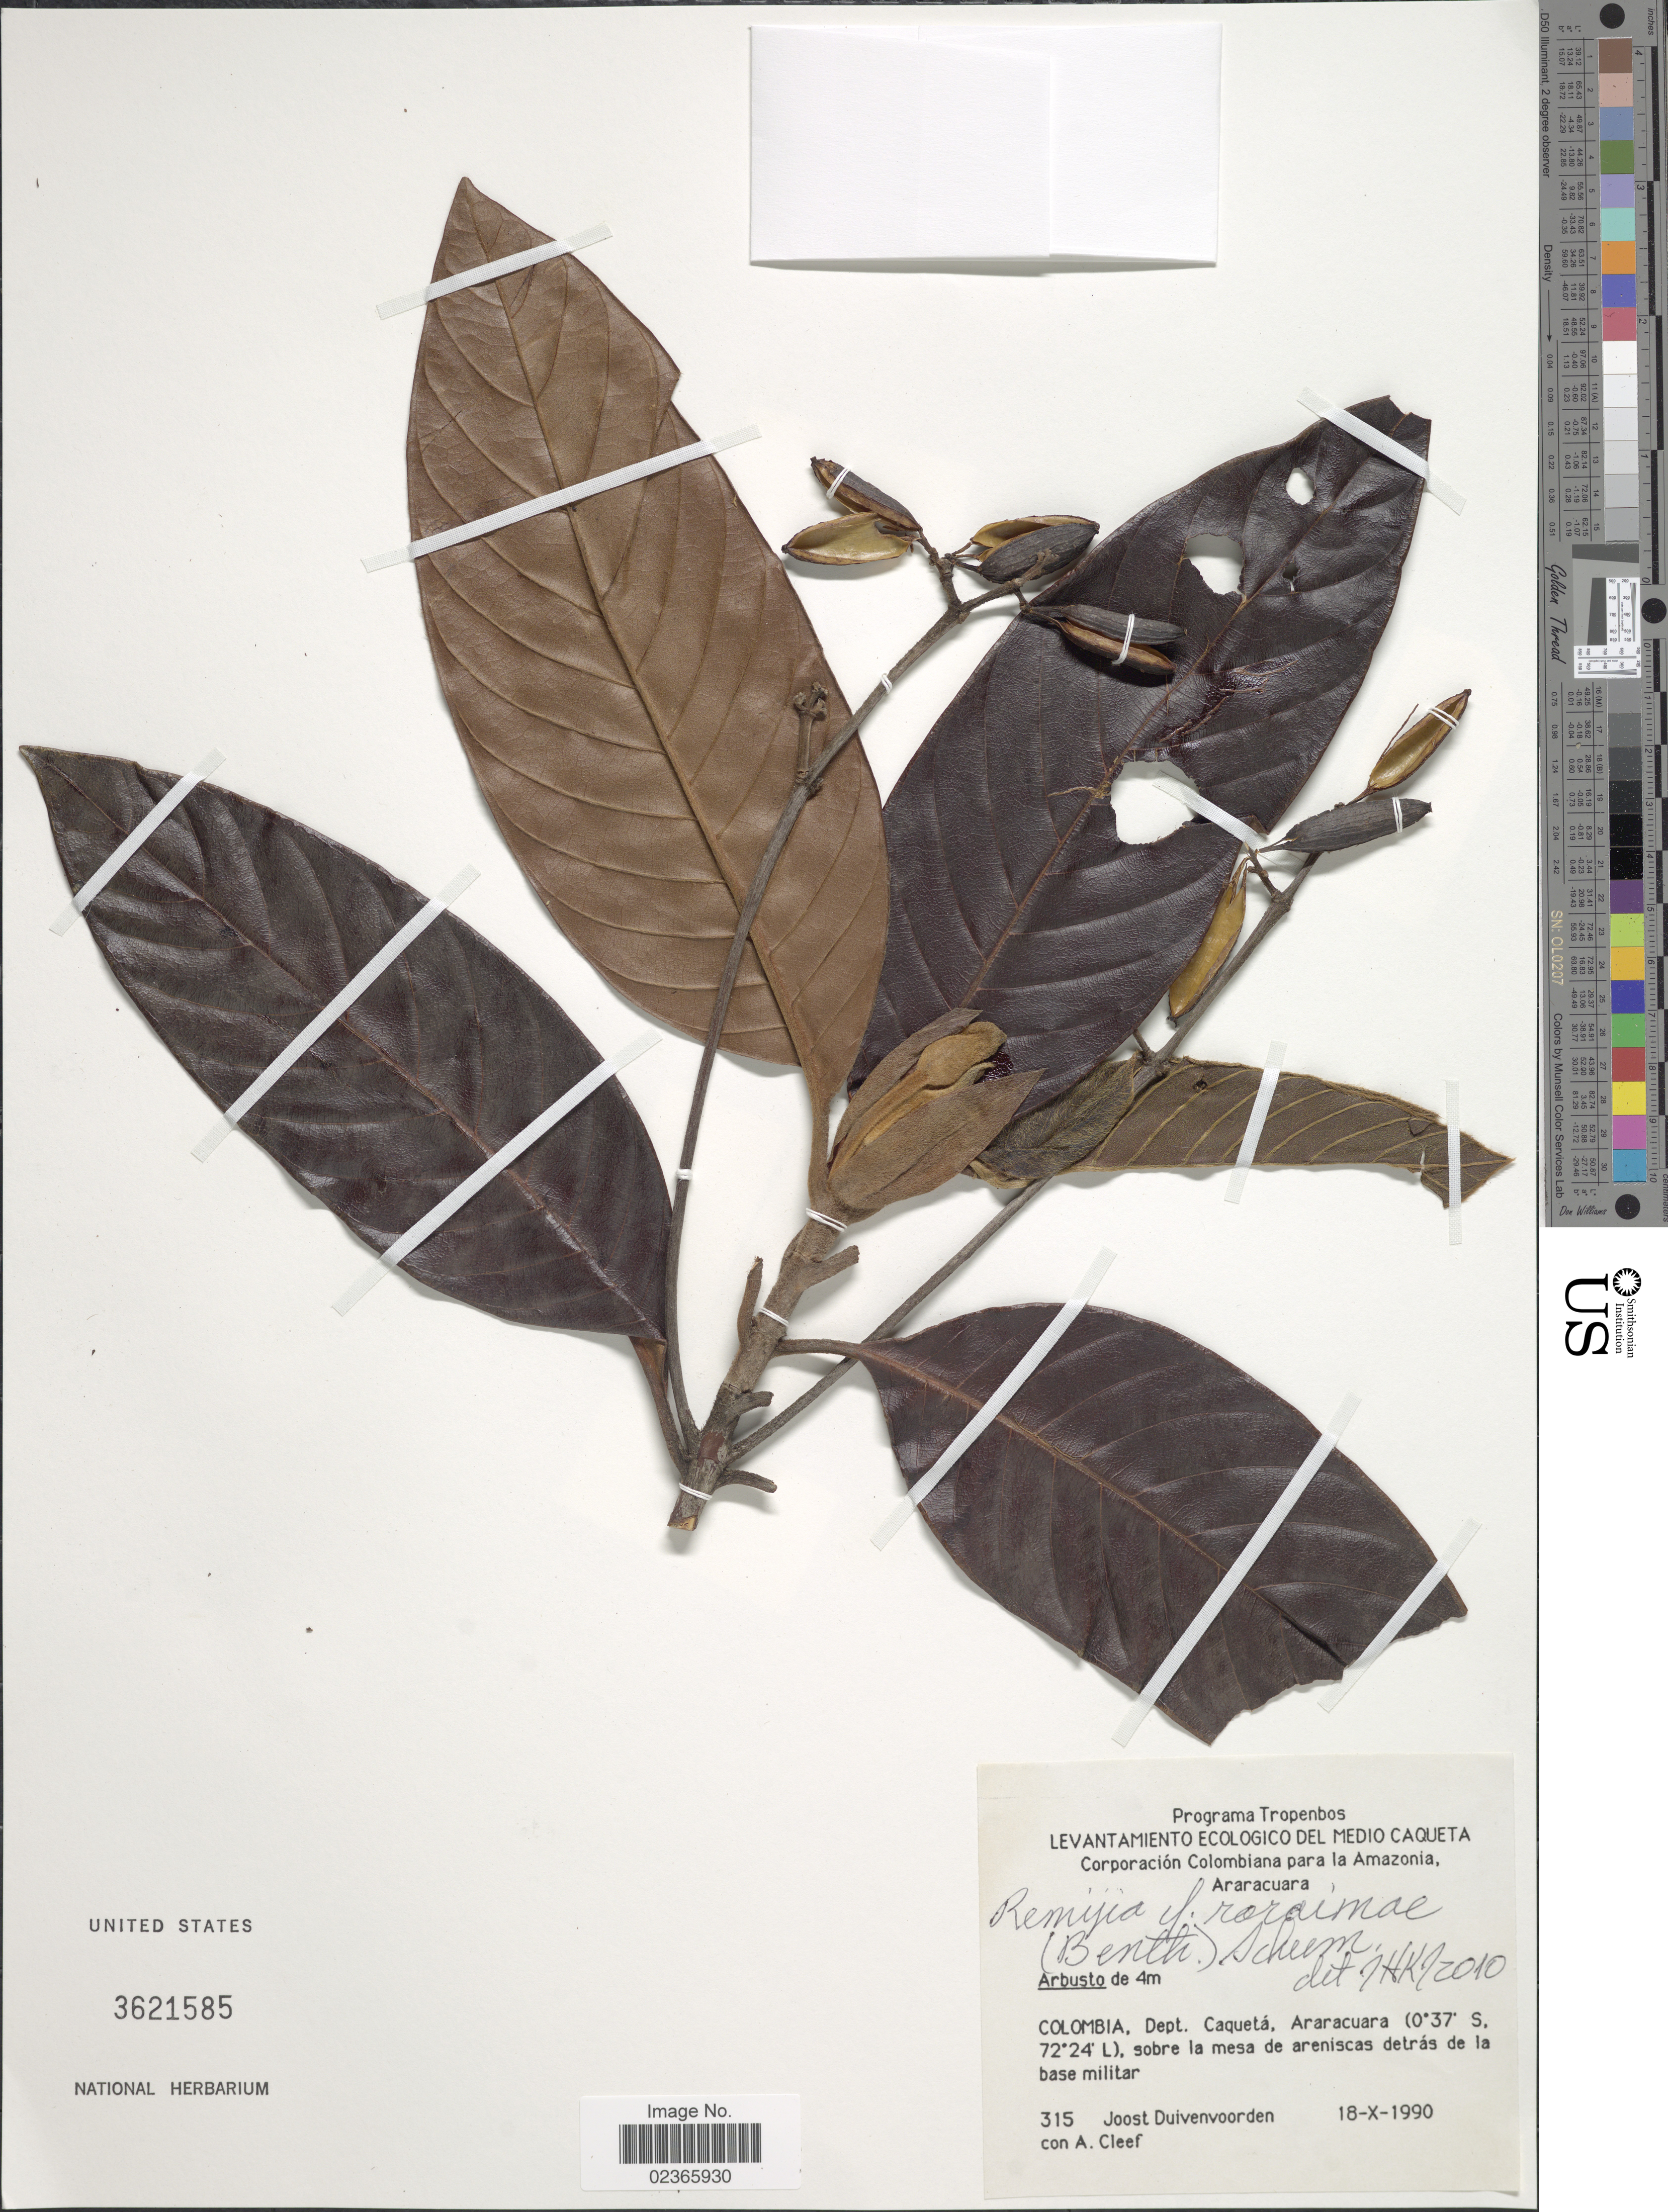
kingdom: Plantae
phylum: Tracheophyta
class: Magnoliopsida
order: Gentianales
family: Rubiaceae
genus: Remijia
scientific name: Remijia roraimae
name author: (Benth.) K. Schum.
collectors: J. Duivenvoorden & A. M. Cleef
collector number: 315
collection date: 1990-10-18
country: Colombia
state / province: Caquetá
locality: Colombia, Dept. Caqueta. Araracuara, sobre la mesa de areniscas detras de la base militar.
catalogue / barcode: US 3621585